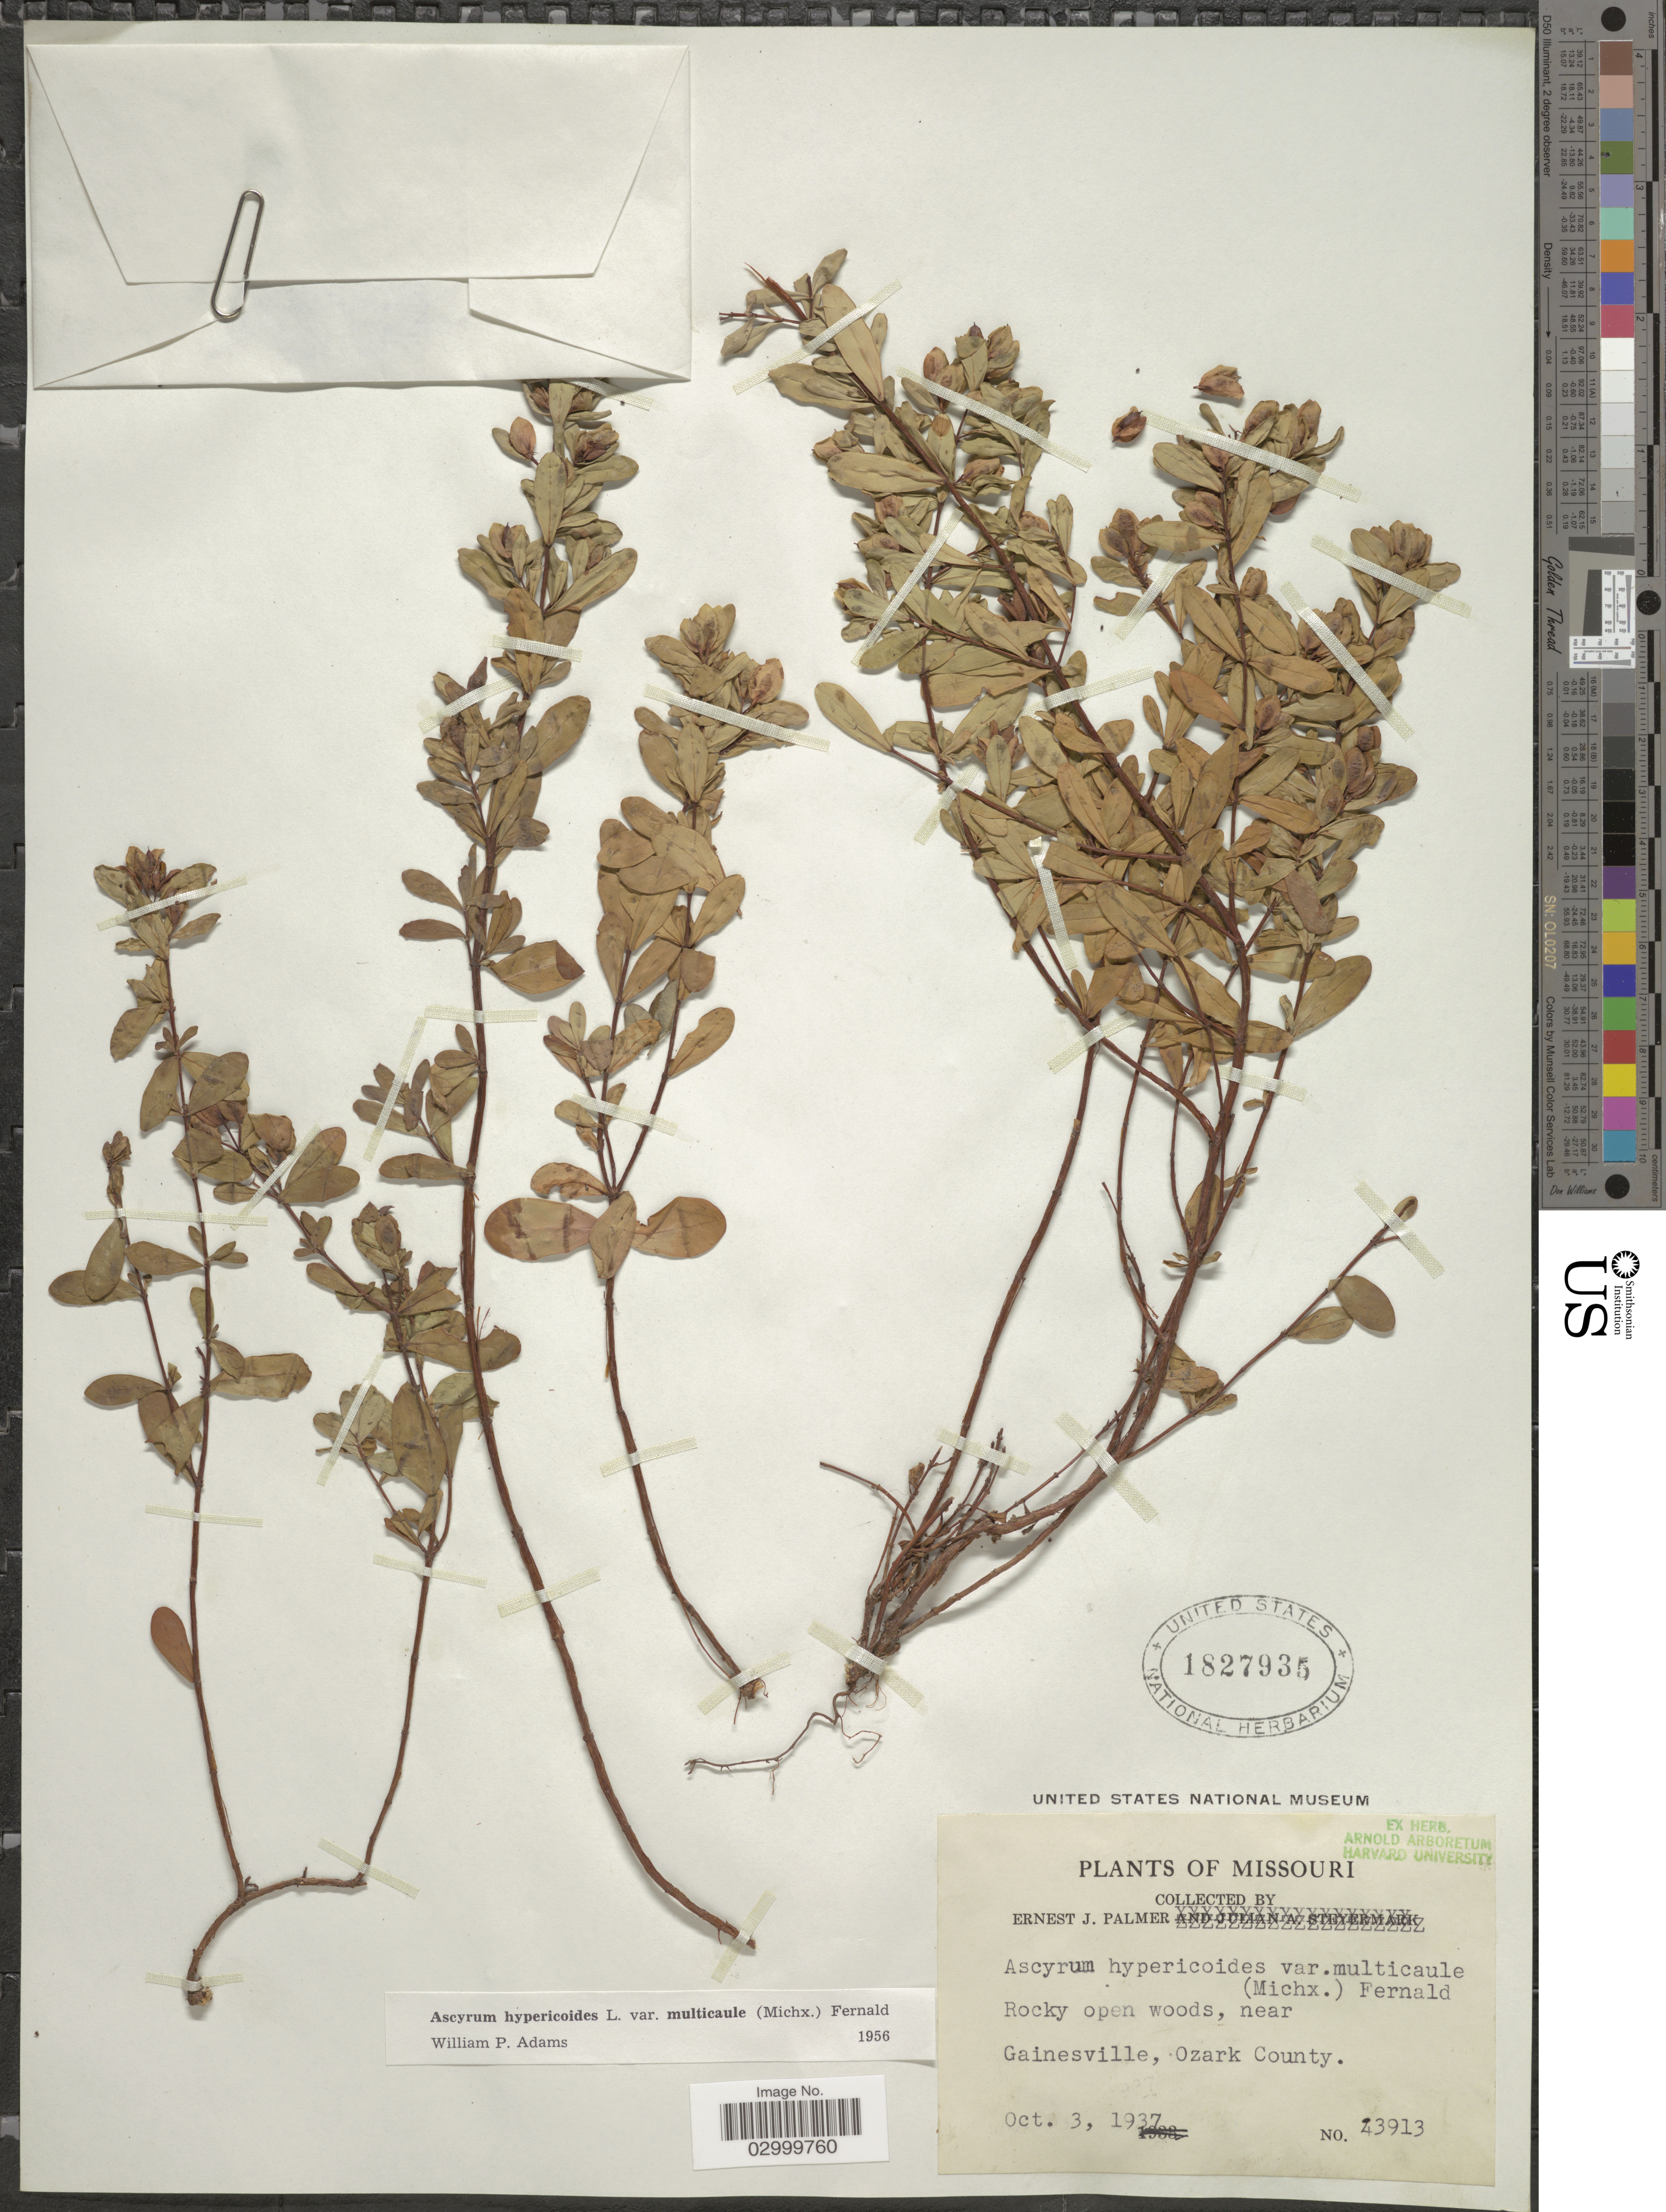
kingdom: Plantae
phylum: Tracheophyta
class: Magnoliopsida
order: Malpighiales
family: Hypericaceae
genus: Hypericum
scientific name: Hypericum stragulum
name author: W.P. Adams & N. Robson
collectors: E. J. Palmer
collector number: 43913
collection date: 1937-10-03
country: United States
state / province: Missouri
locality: Near Gainesville, Ozark County.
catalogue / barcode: US 1827935